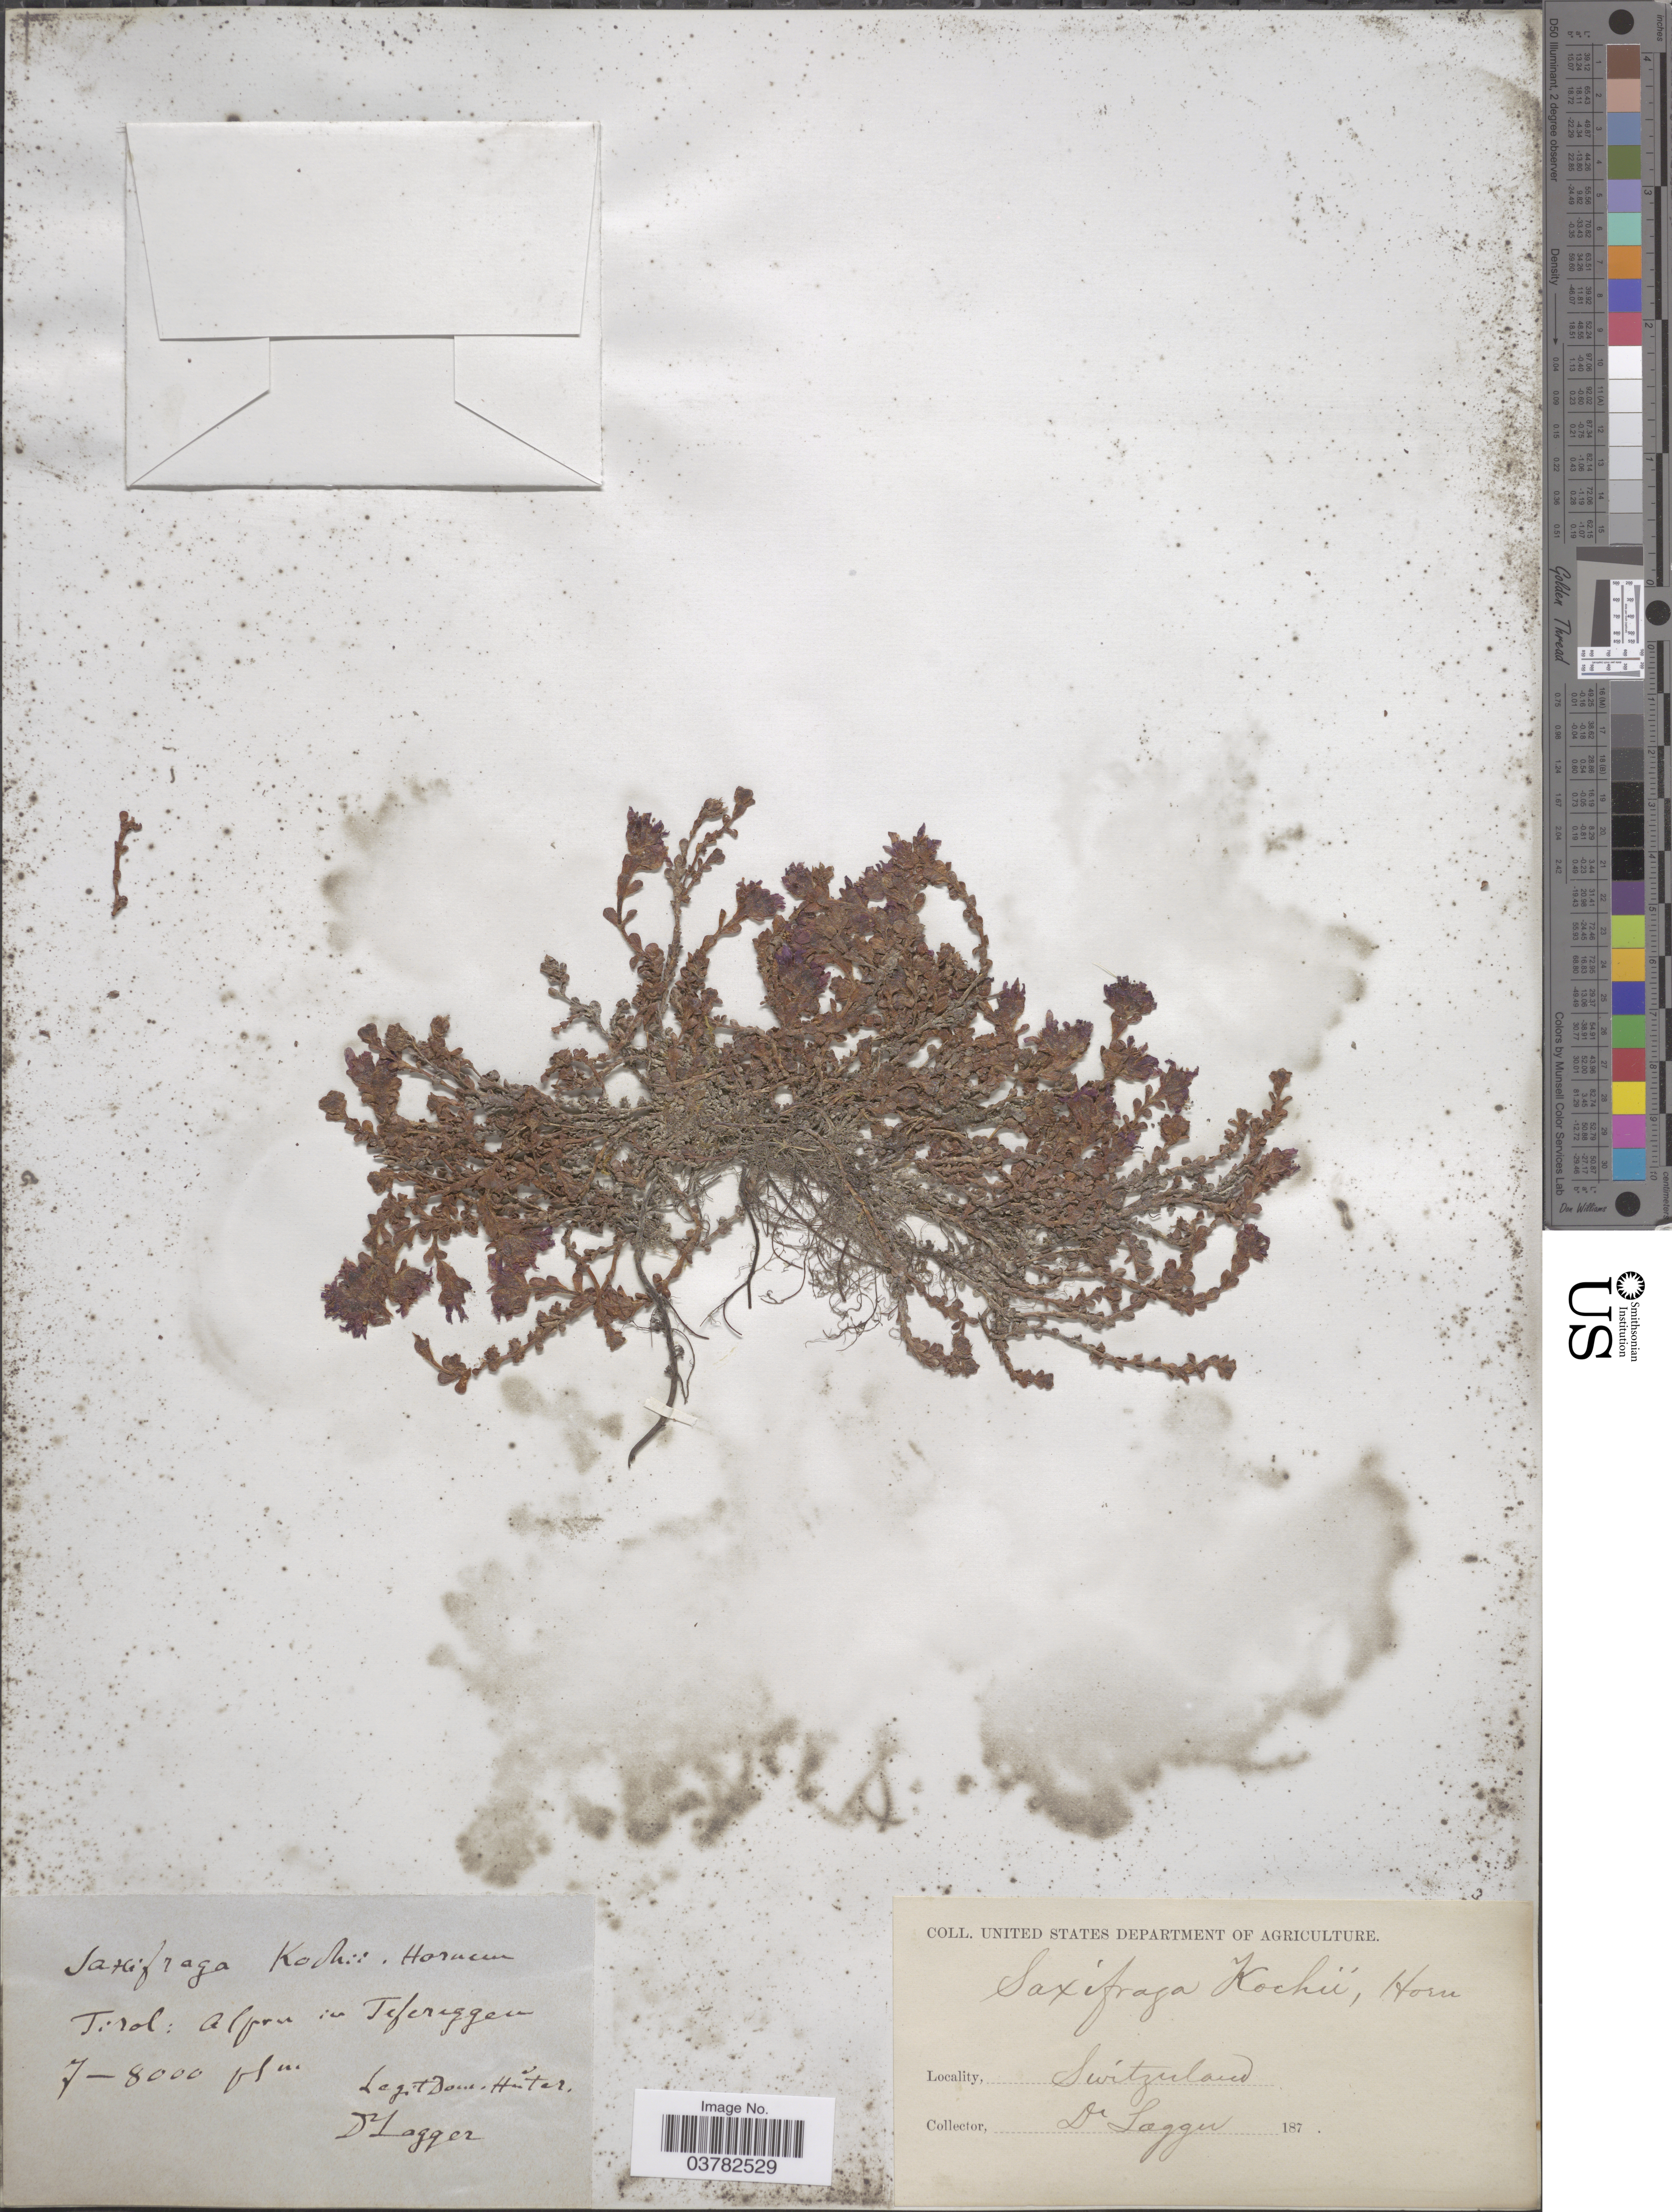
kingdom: Plantae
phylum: Tracheophyta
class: Magnoliopsida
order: Saxifragales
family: Saxifragaceae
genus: Saxifraga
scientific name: Saxifraga kochii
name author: Hornung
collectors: D. Huter & F. J. Lagger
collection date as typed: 187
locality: Tirol: Alpen in Tefereggen.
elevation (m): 2134